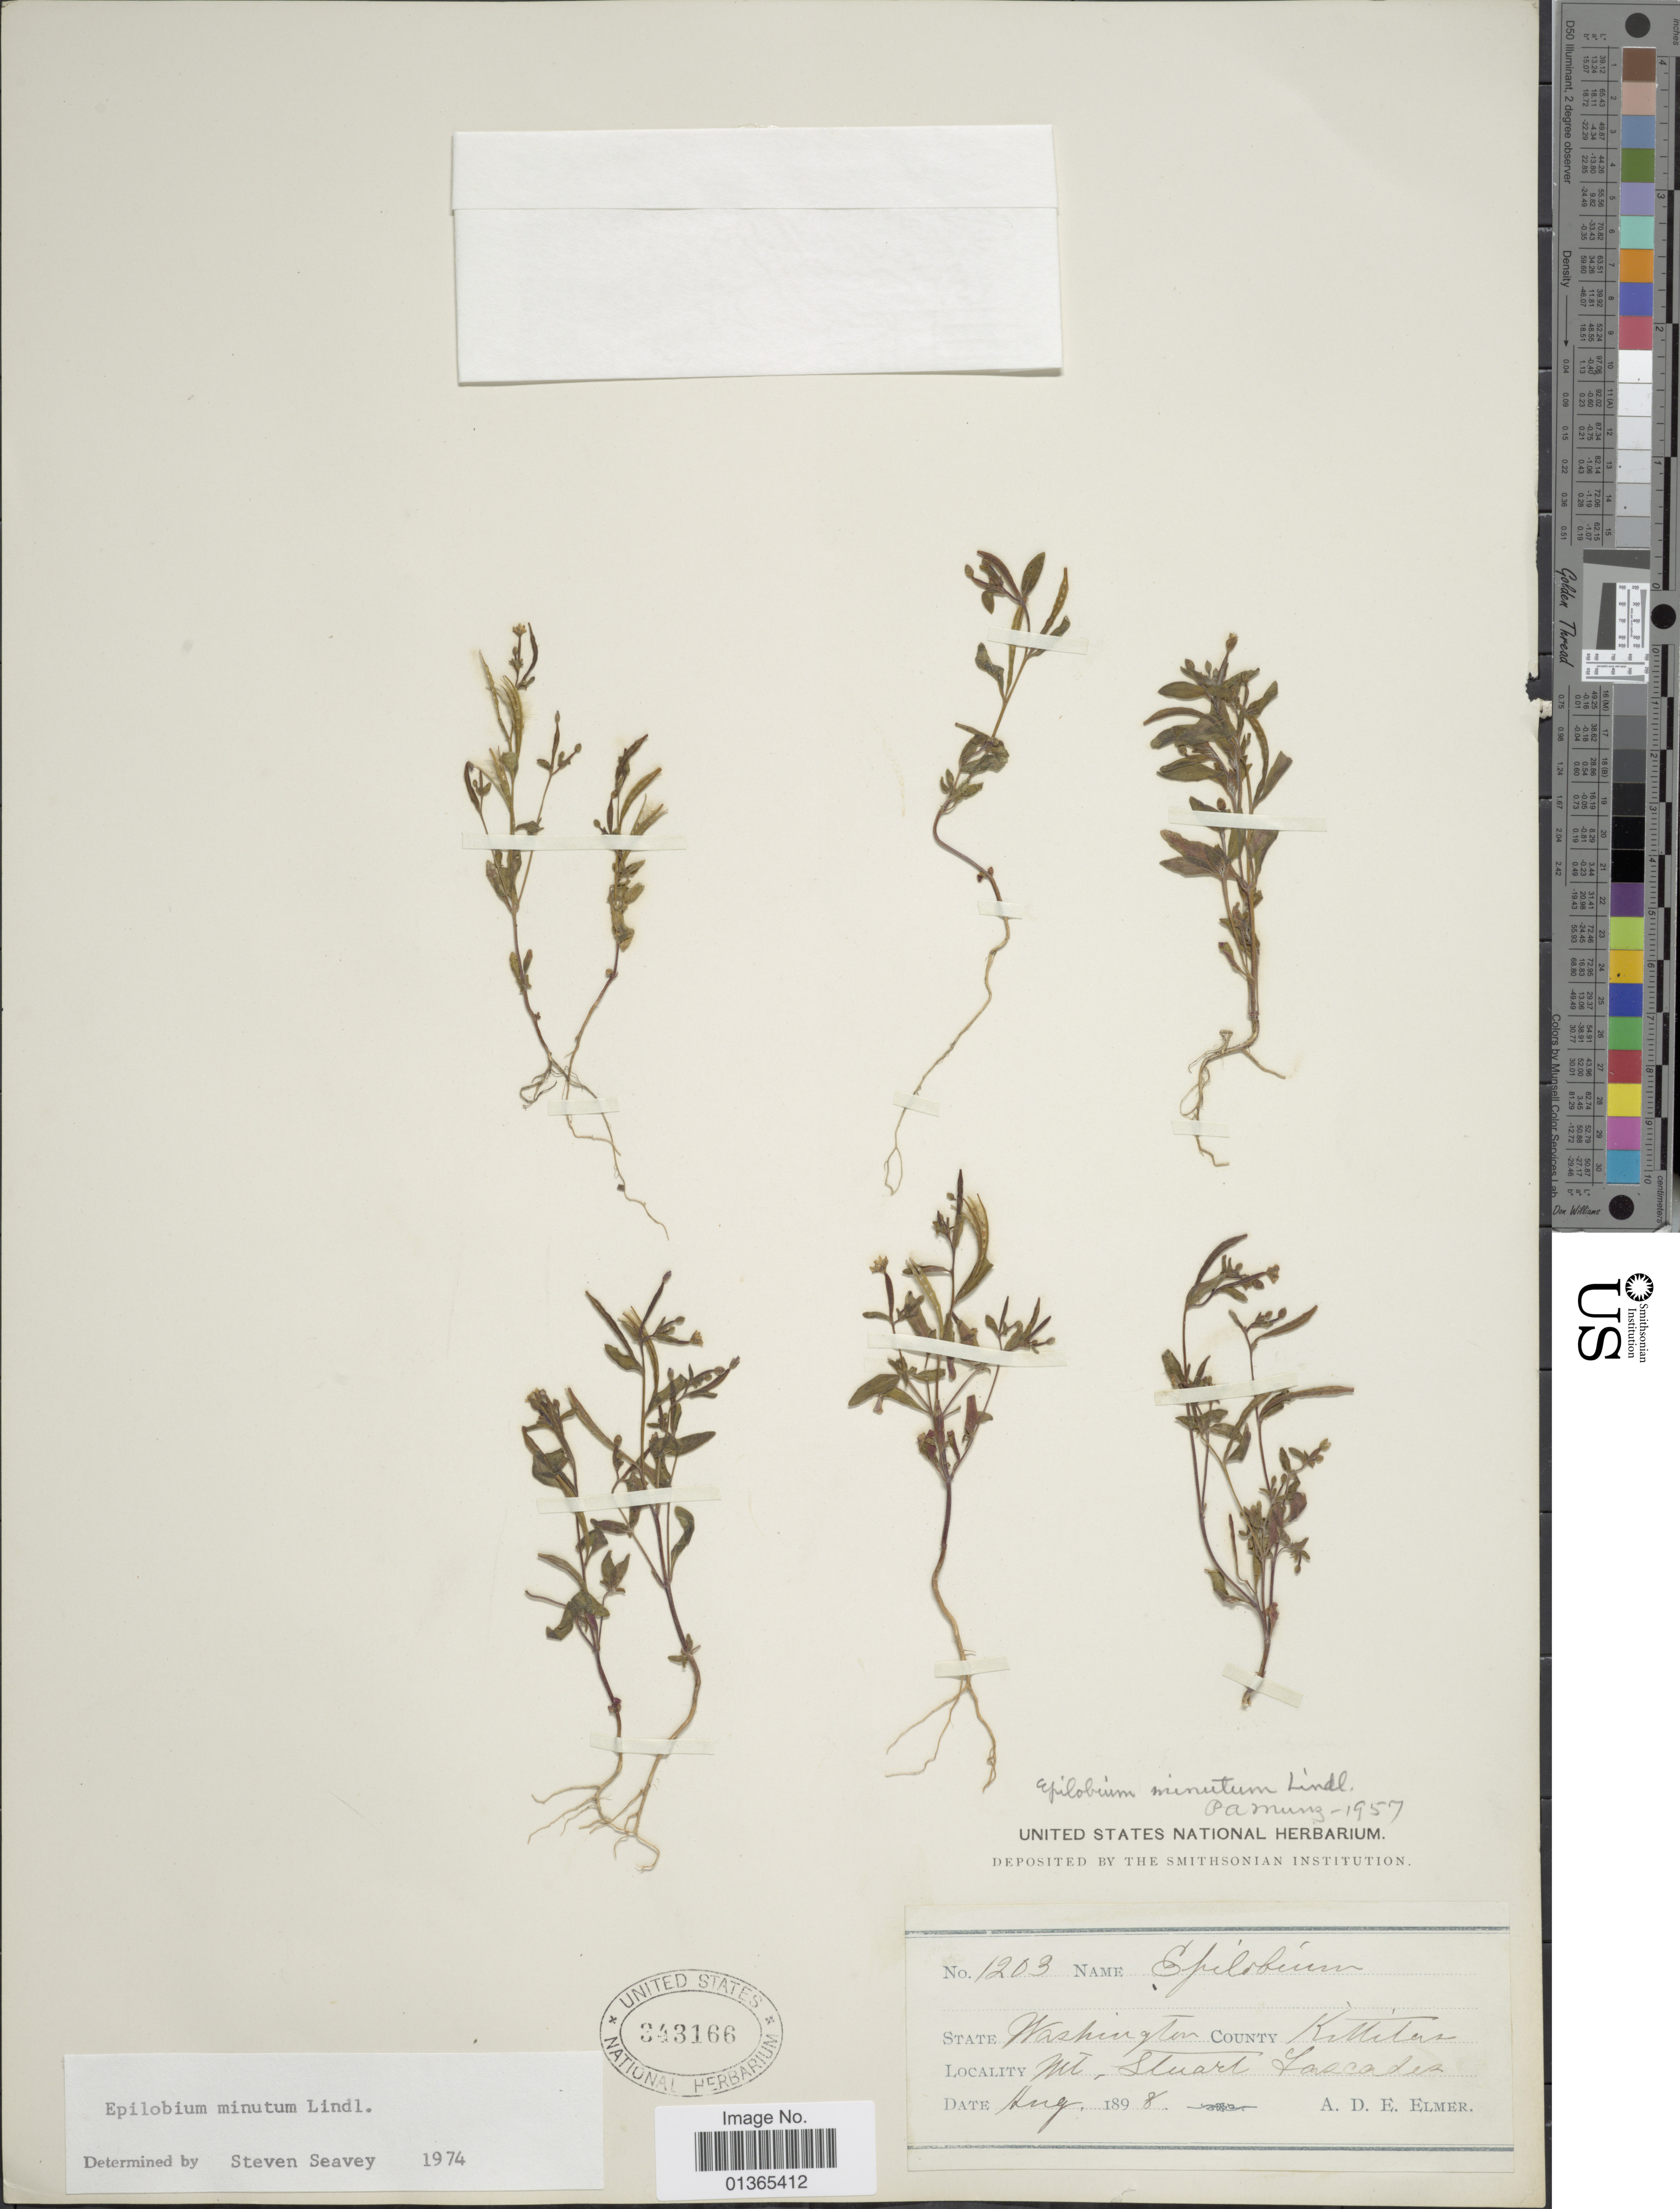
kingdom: Plantae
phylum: Tracheophyta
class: Magnoliopsida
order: Myrtales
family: Onagraceae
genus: Epilobium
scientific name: Epilobium minutum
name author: Lindl. ex Lehm.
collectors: A. D. E. Elmer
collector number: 1203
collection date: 1898-08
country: United States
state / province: Washington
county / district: Kittitas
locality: County Kittitas. Mt. Stuart Cascades.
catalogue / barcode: US 343166